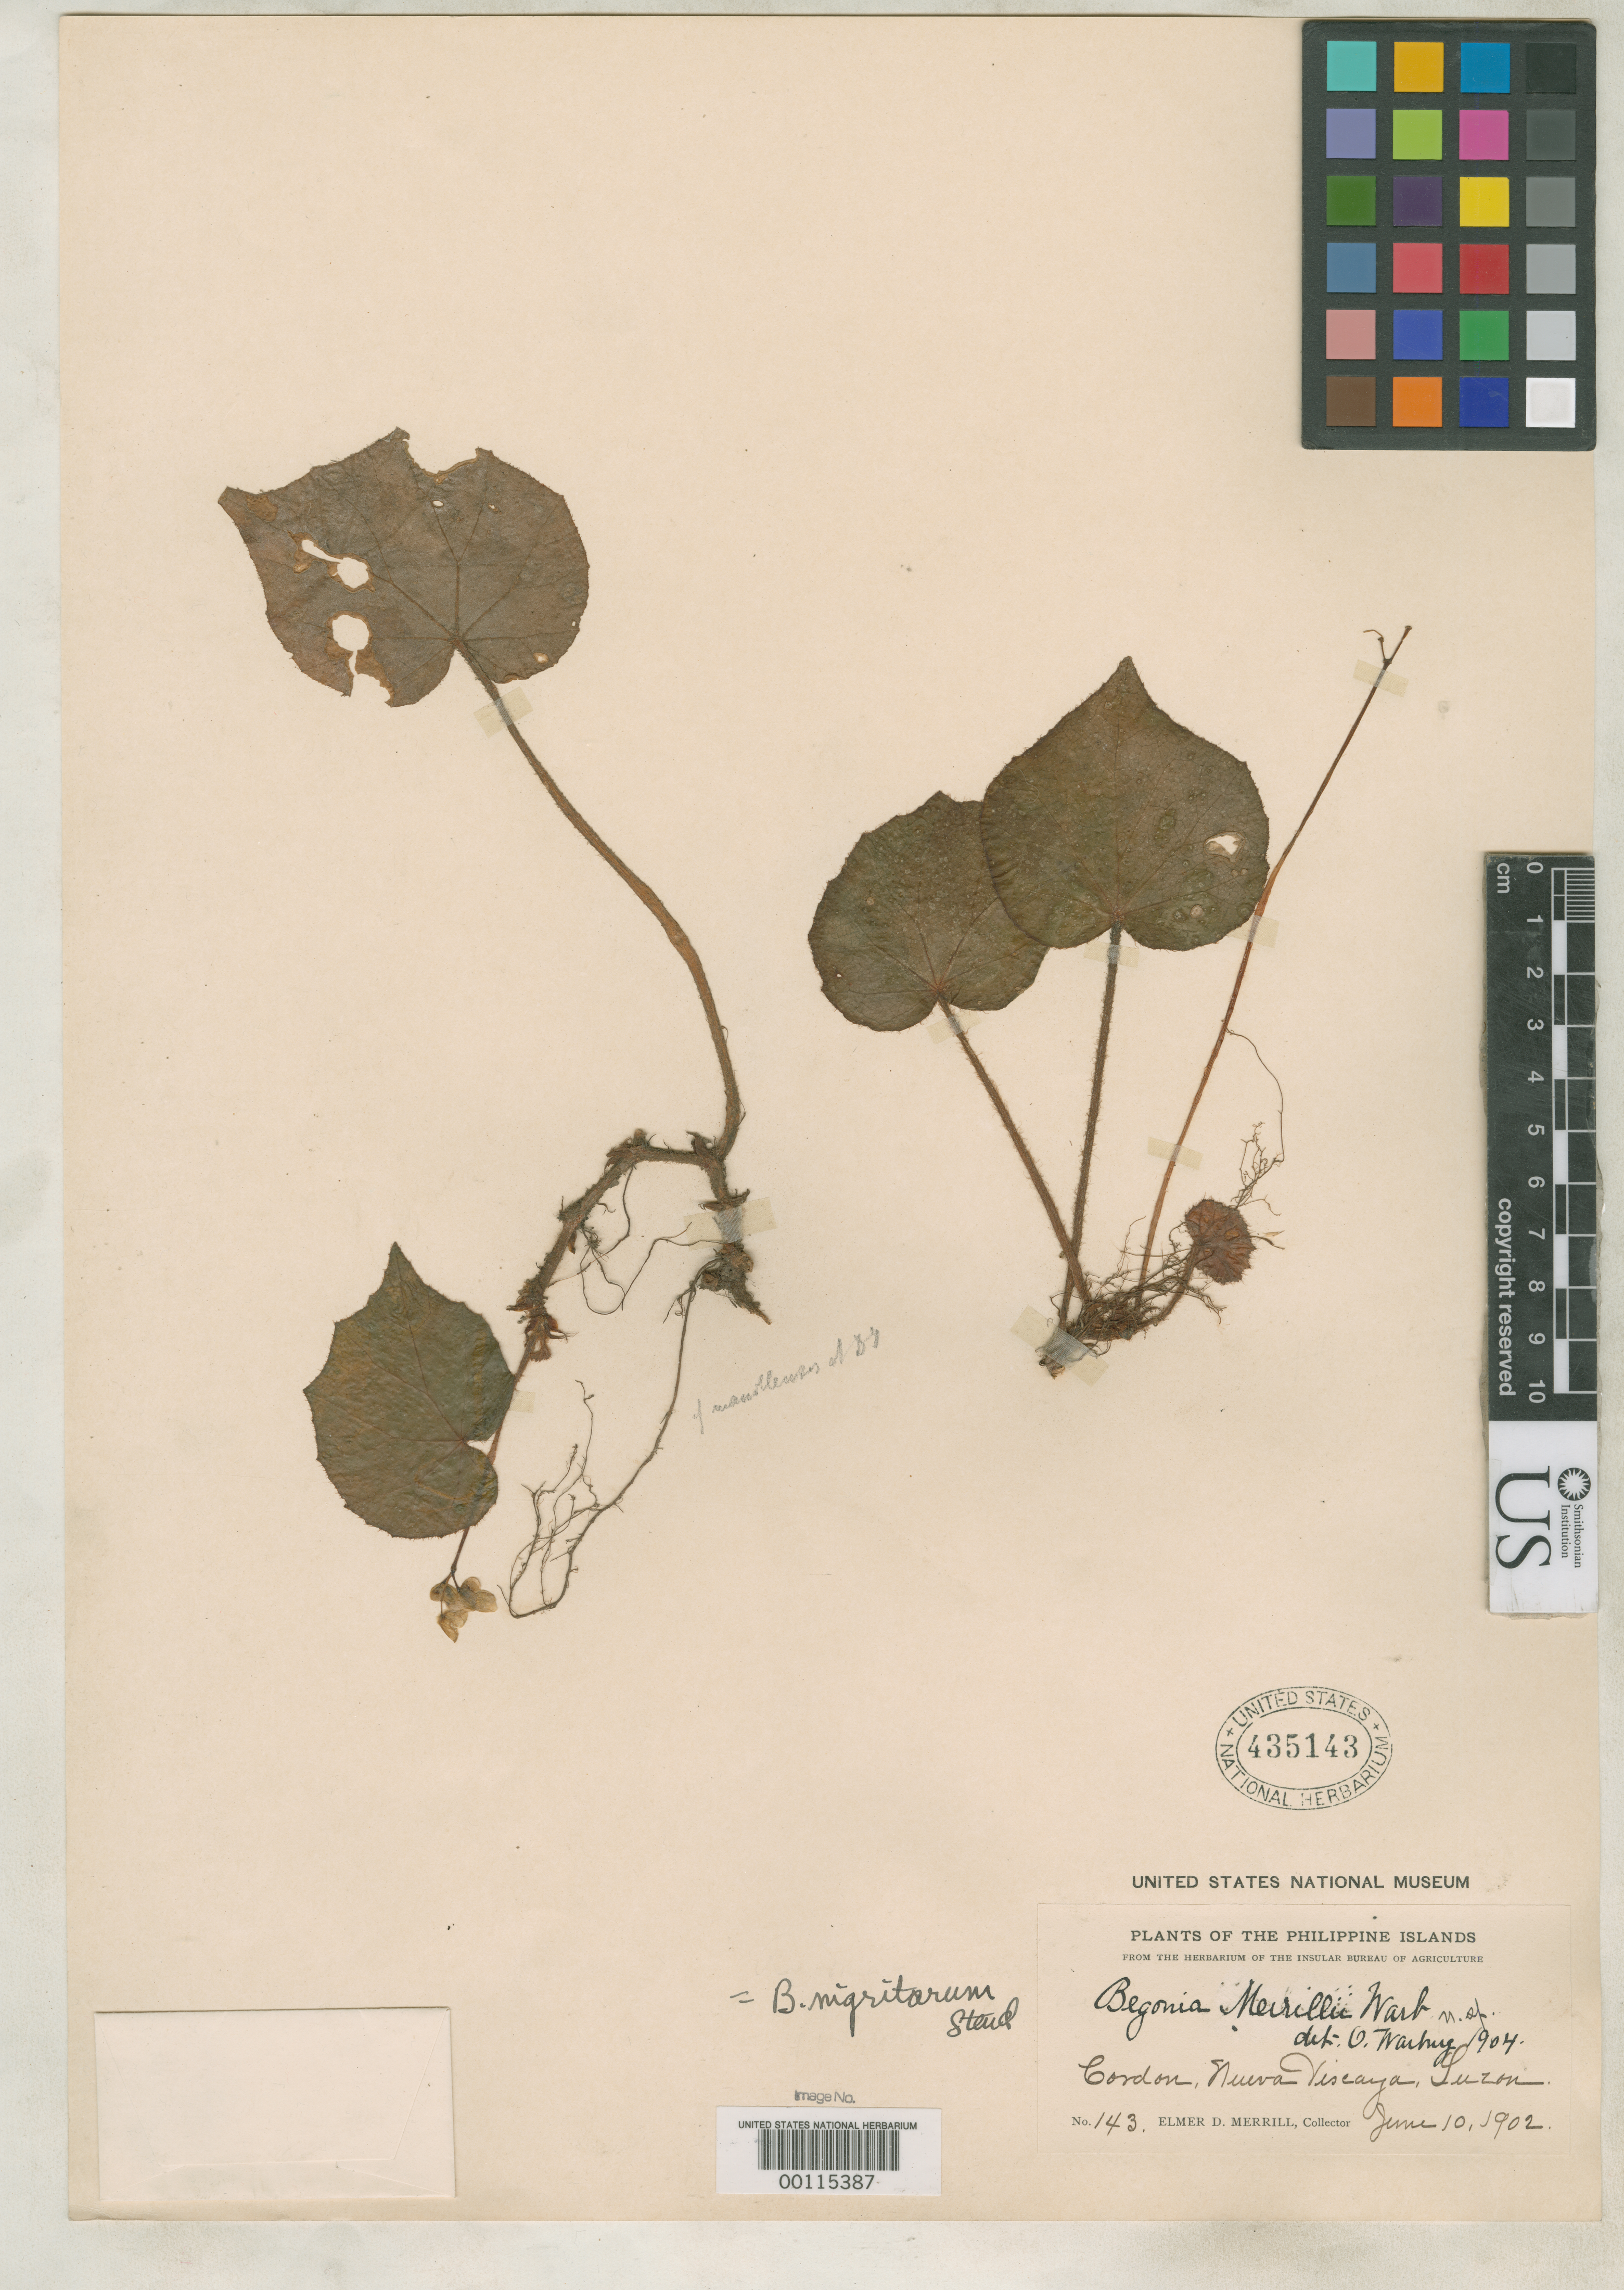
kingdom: Plantae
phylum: Tracheophyta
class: Magnoliopsida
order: Cucurbitales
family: Begoniaceae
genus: Begonia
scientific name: Begonia merrillii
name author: Warb. in Perkins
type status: Isotype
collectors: E. D. Merrill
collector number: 143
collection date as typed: Jun 1902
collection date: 1902-06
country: Philippines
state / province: Cagayan Valley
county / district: Nueva Vizcaya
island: Luzon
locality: Covdon.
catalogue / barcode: US 435143